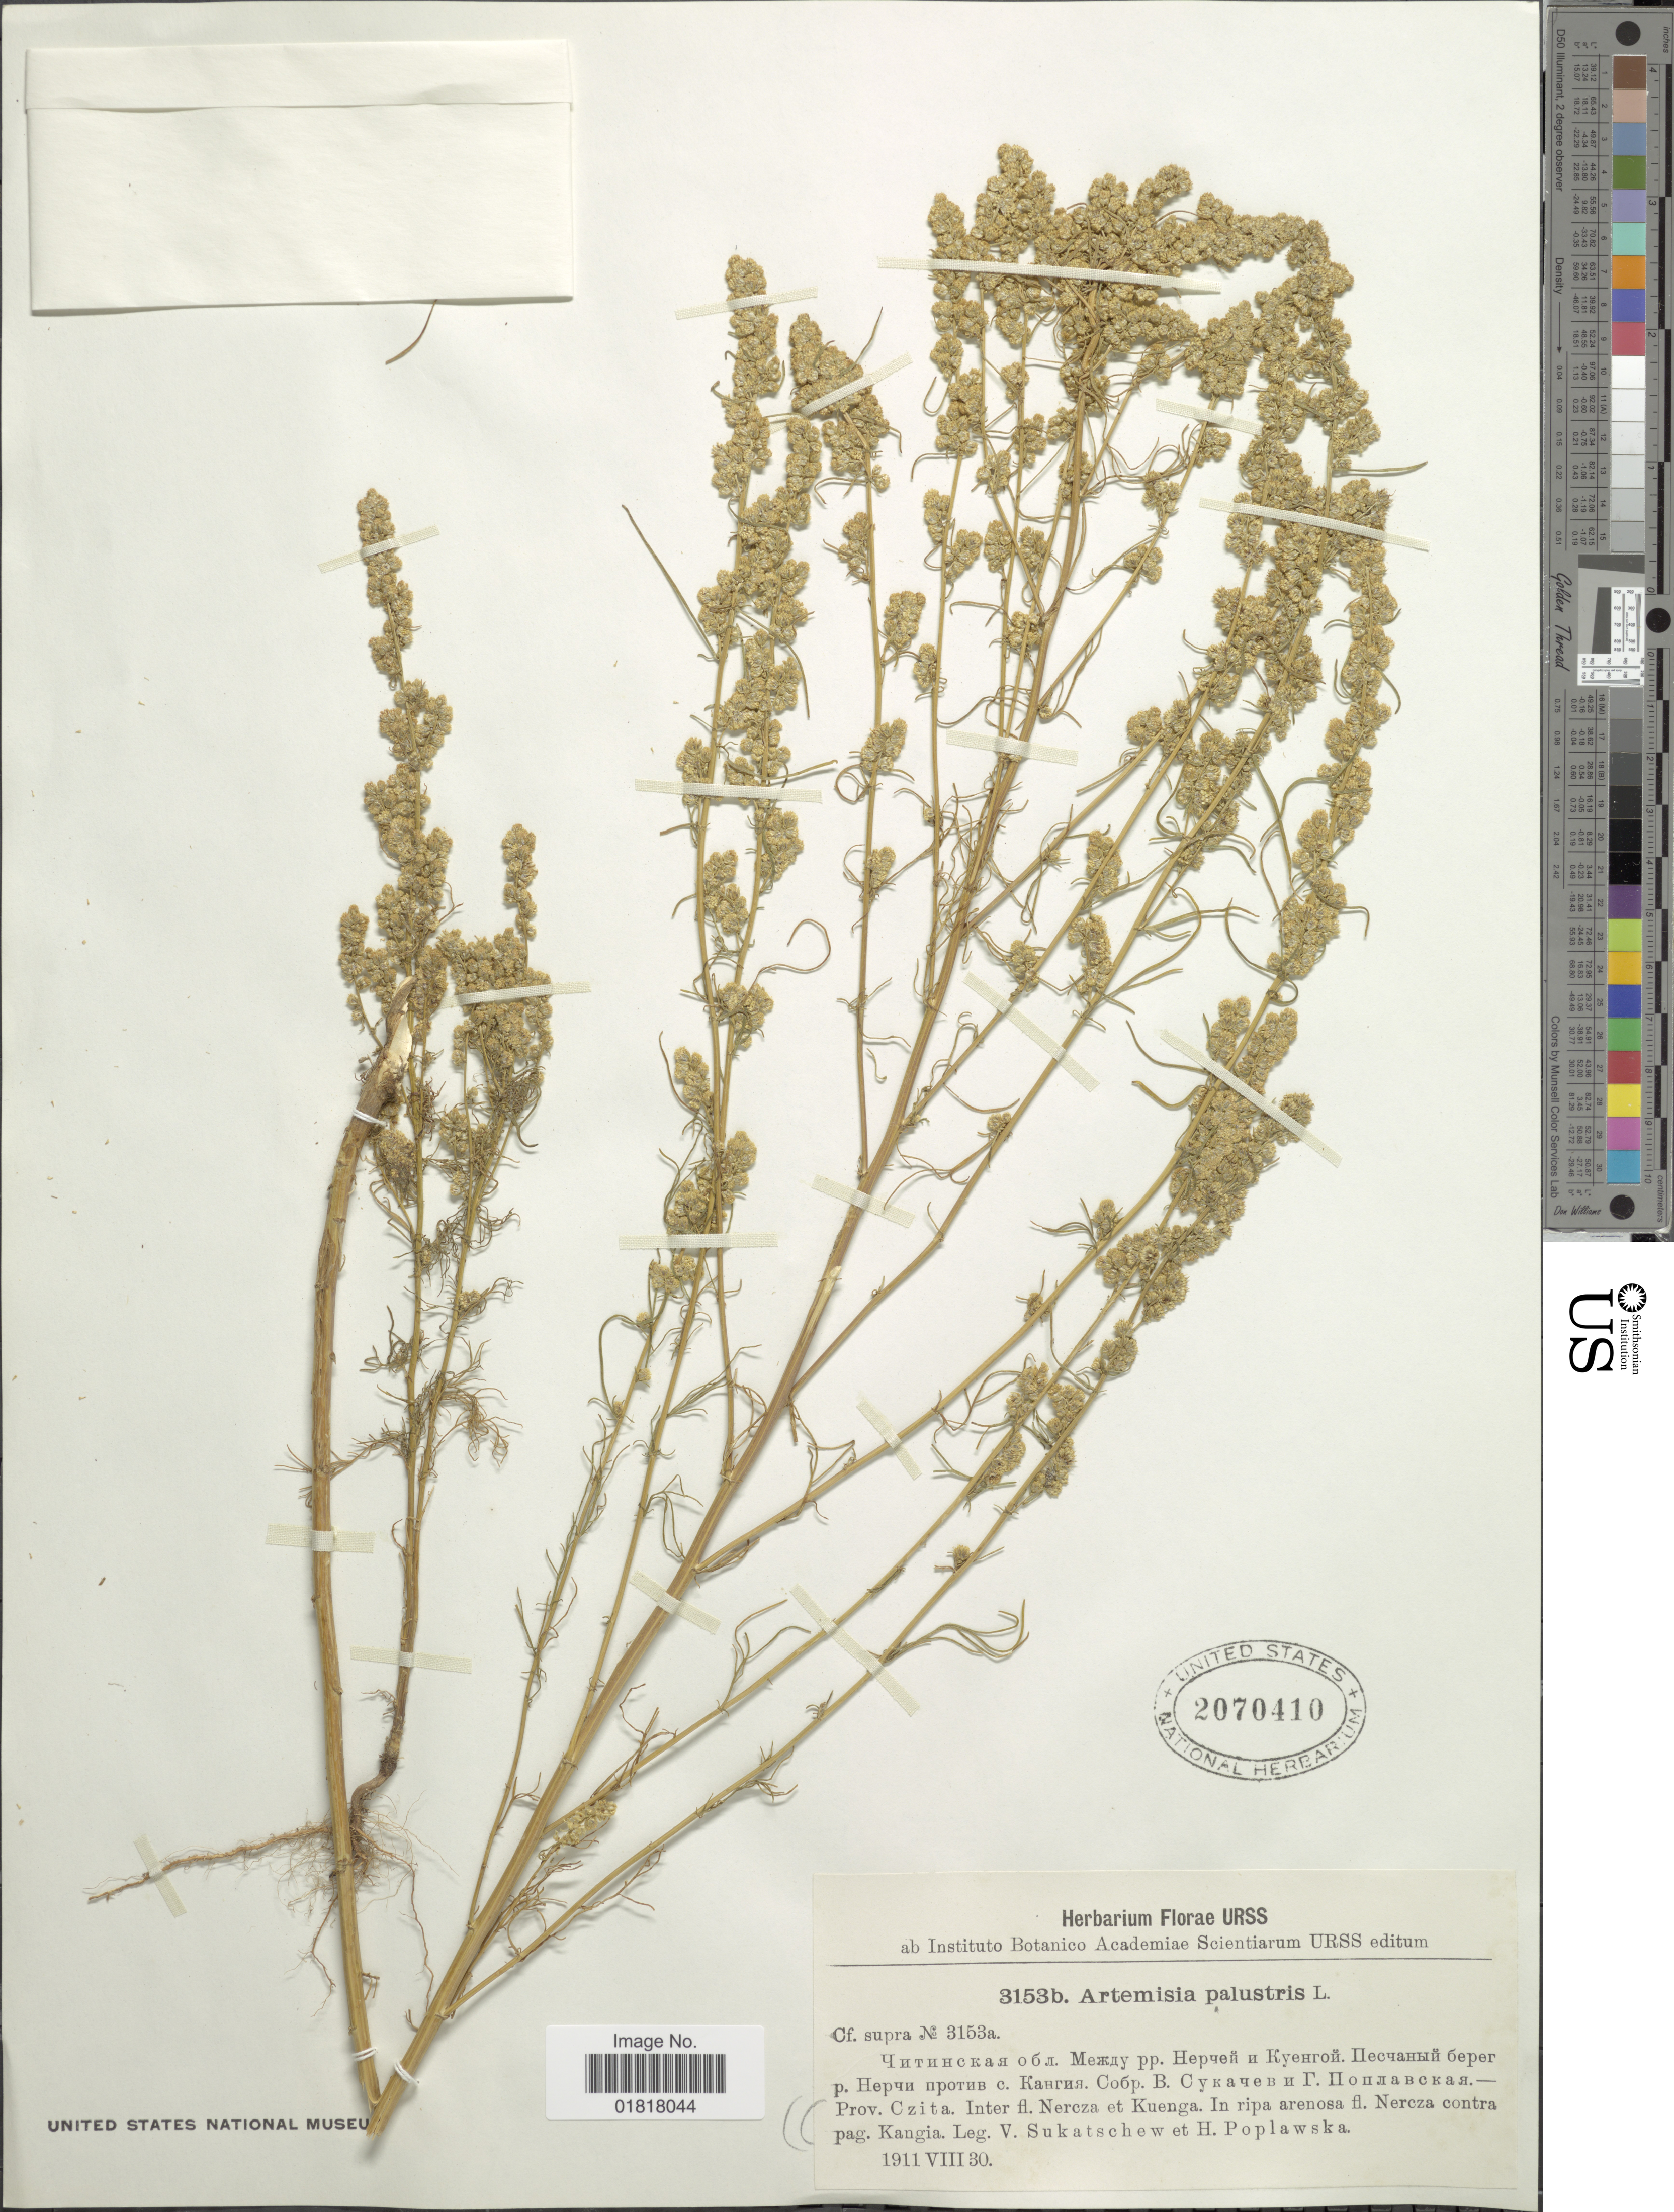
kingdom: Plantae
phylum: Tracheophyta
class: Magnoliopsida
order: Asterales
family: Asteraceae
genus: Artemisia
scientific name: Artemisia palustris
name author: L.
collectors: V. Sukatschew & H. Poplawska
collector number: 3153a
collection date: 1911-08-30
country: Russian Federation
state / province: Zabaykalsky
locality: Prov. Czita, inter fl. Nercza et Kuenga, in ripa arenosa fl. Nercza contra pag. Kangia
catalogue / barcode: US 2070410